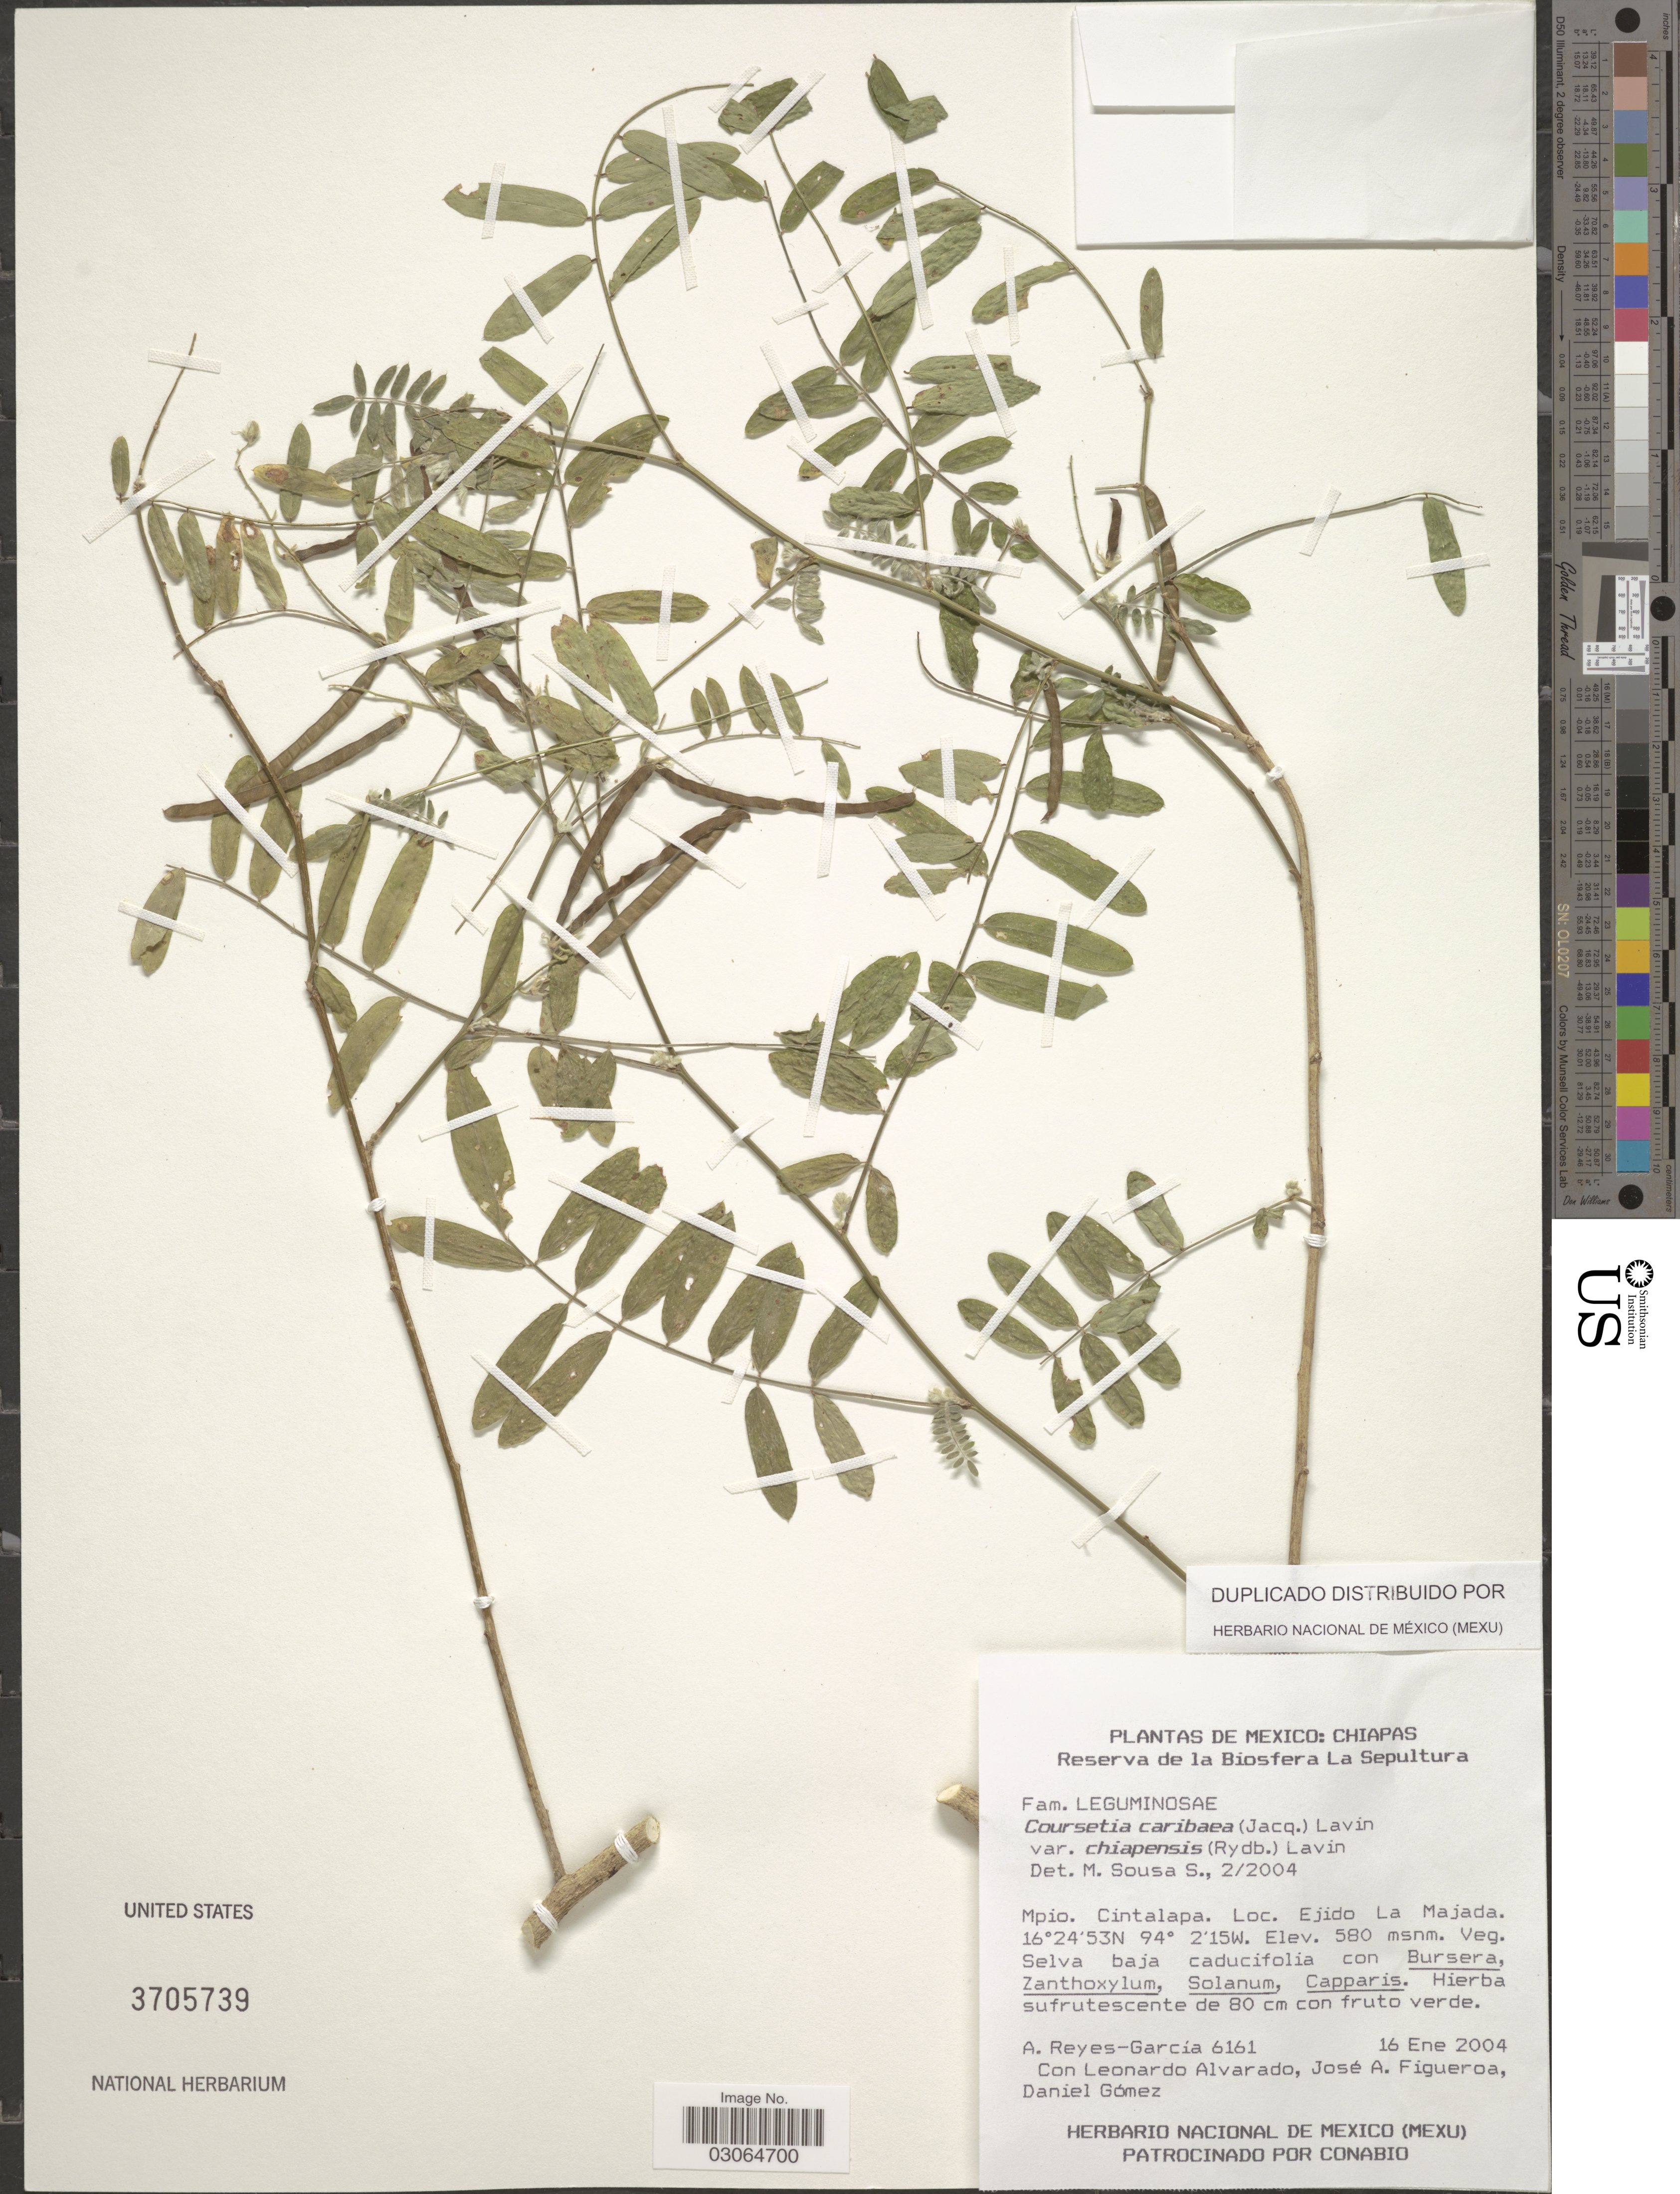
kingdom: Plantae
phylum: Tracheophyta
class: Magnoliopsida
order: Fabales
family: Fabaceae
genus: Coursetia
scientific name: Coursetia caribaea var. chiapensis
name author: (Rydb.) Lavin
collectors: A. Reyes G., L. Alvarado, J. Figueroa & D. Gomez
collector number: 6161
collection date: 2004-01-16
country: Mexico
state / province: Chiapas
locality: Mpio. Cintalapa. Ejido La Majada.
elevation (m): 580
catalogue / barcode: US 3705739